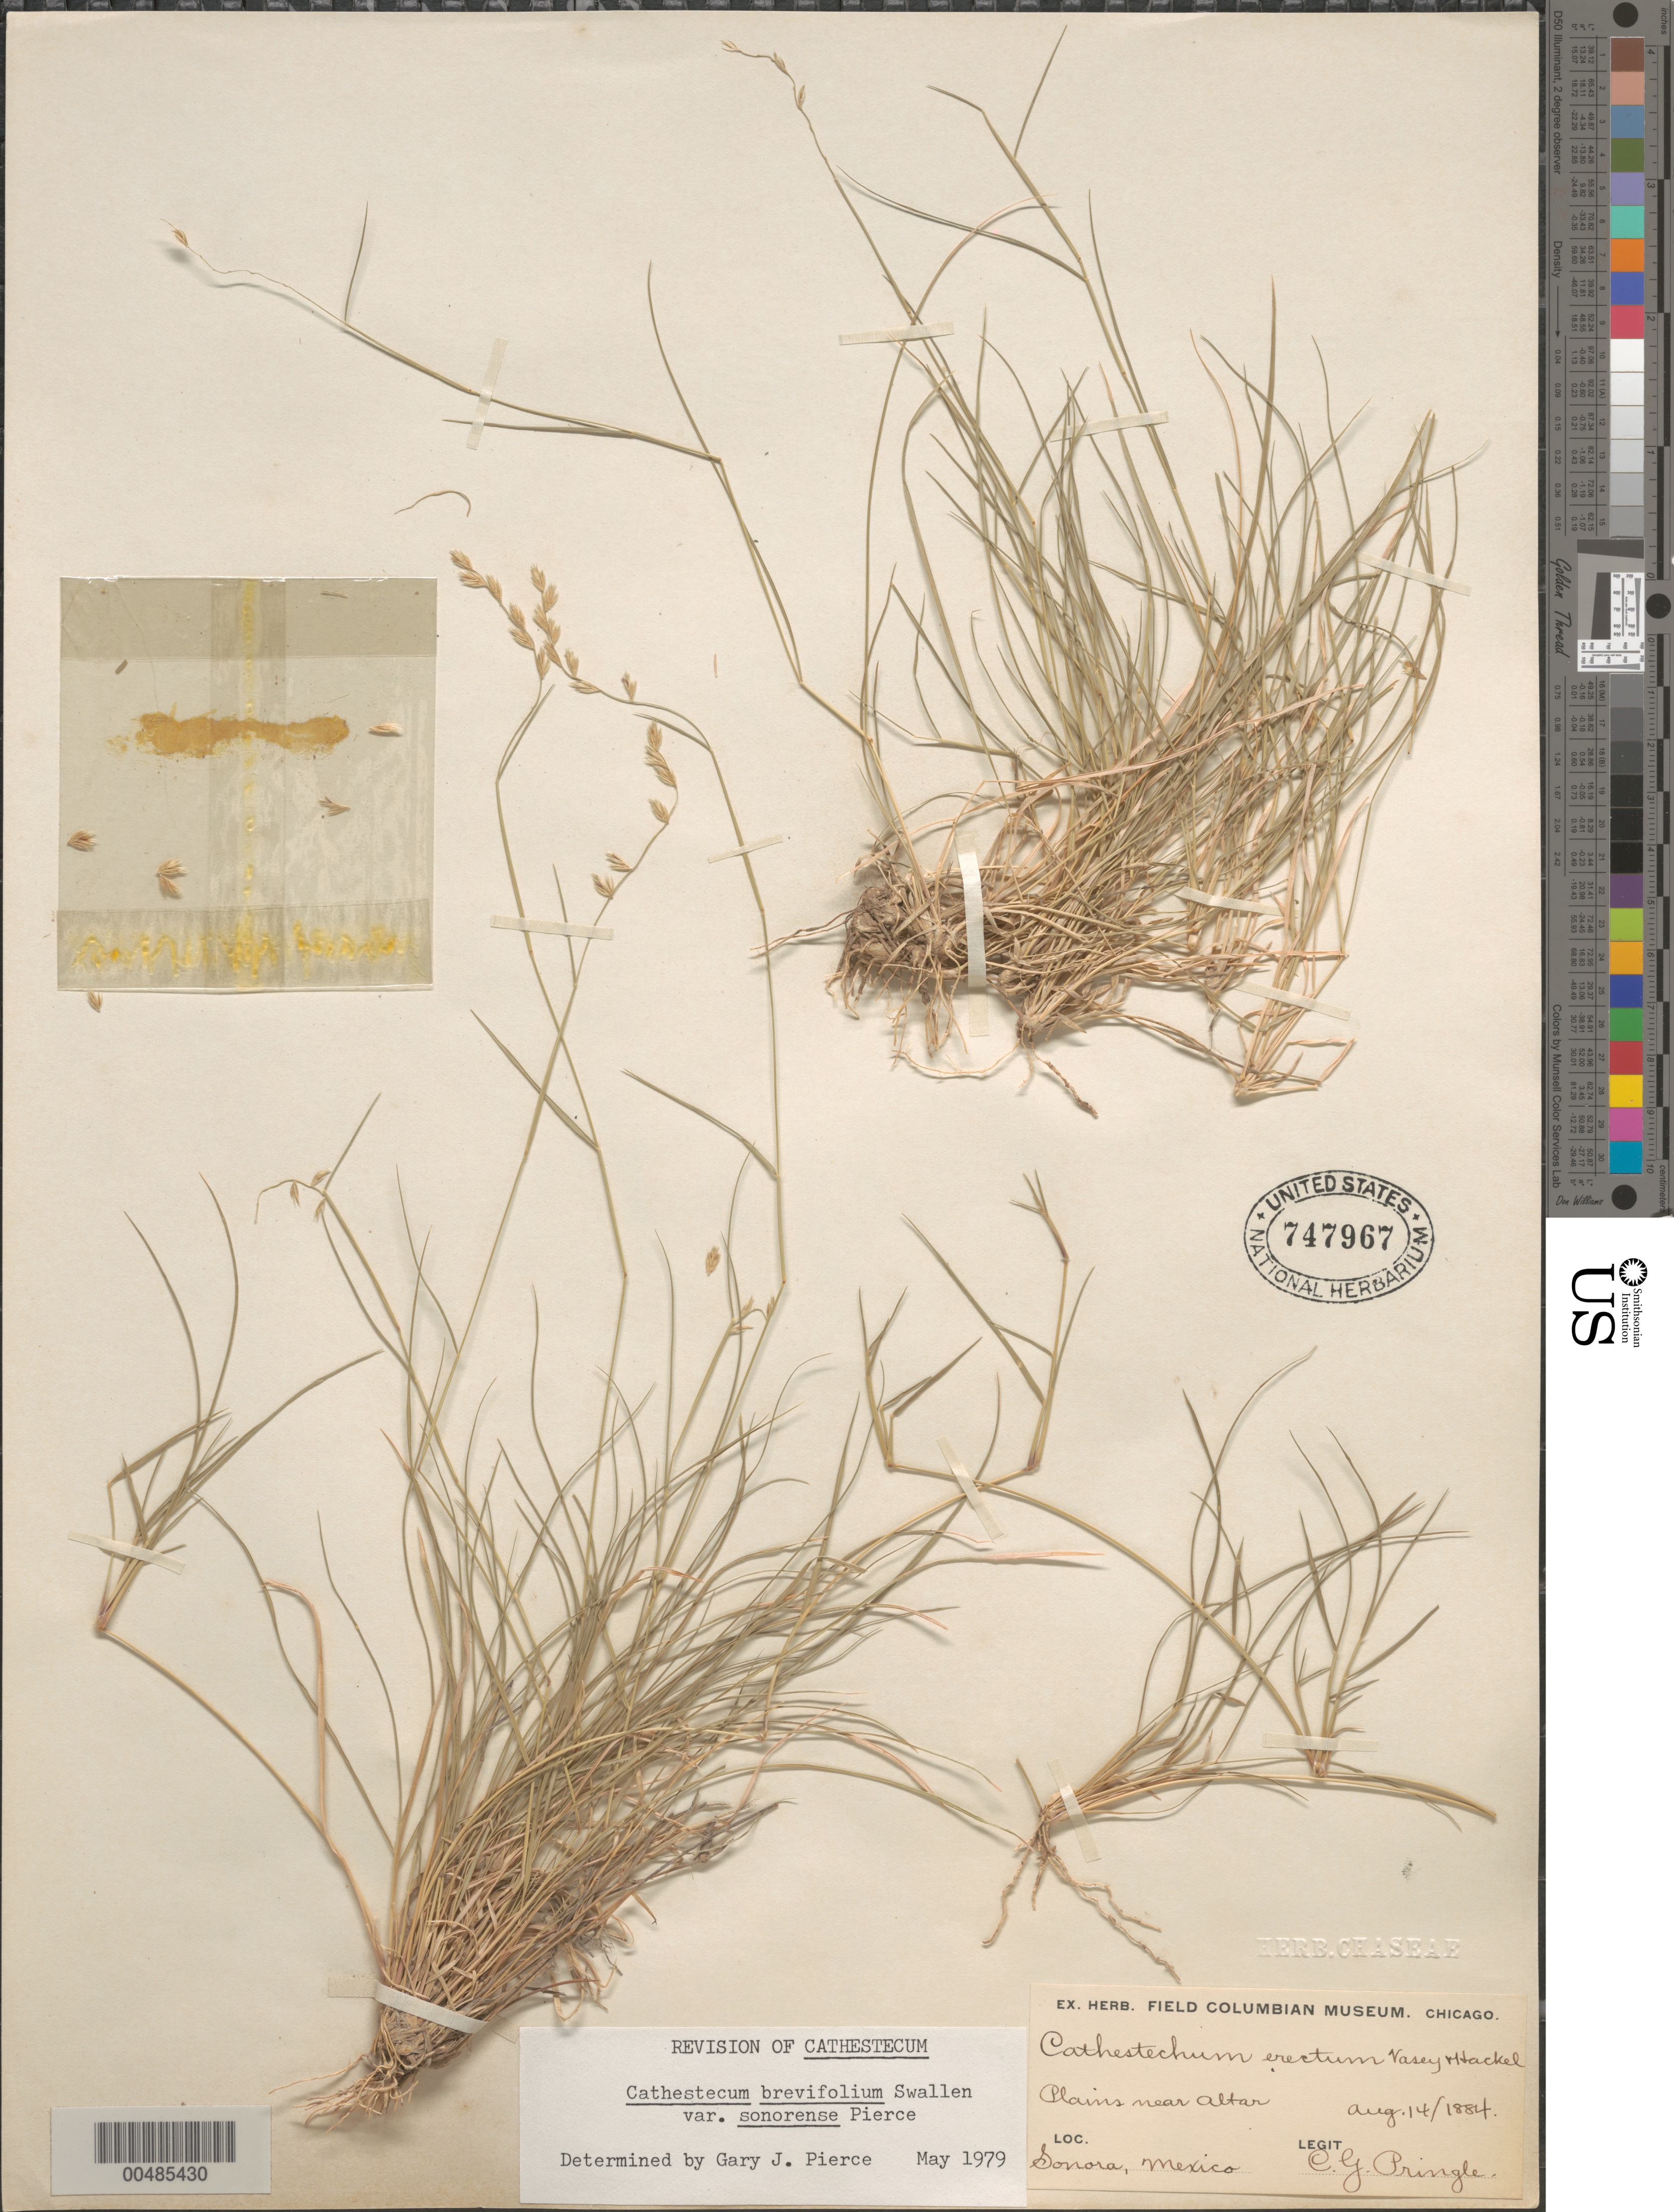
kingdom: Plantae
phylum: Tracheophyta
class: Liliopsida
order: Poales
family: Poaceae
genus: Cathestecum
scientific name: Cathestecum brevifolium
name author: Swallen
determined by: Pierce, G. J.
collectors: C. G. Pringle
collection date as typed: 14 Aug 1884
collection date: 1884-08-14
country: Mexico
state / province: Sonora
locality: Plains near Altar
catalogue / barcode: US 747967